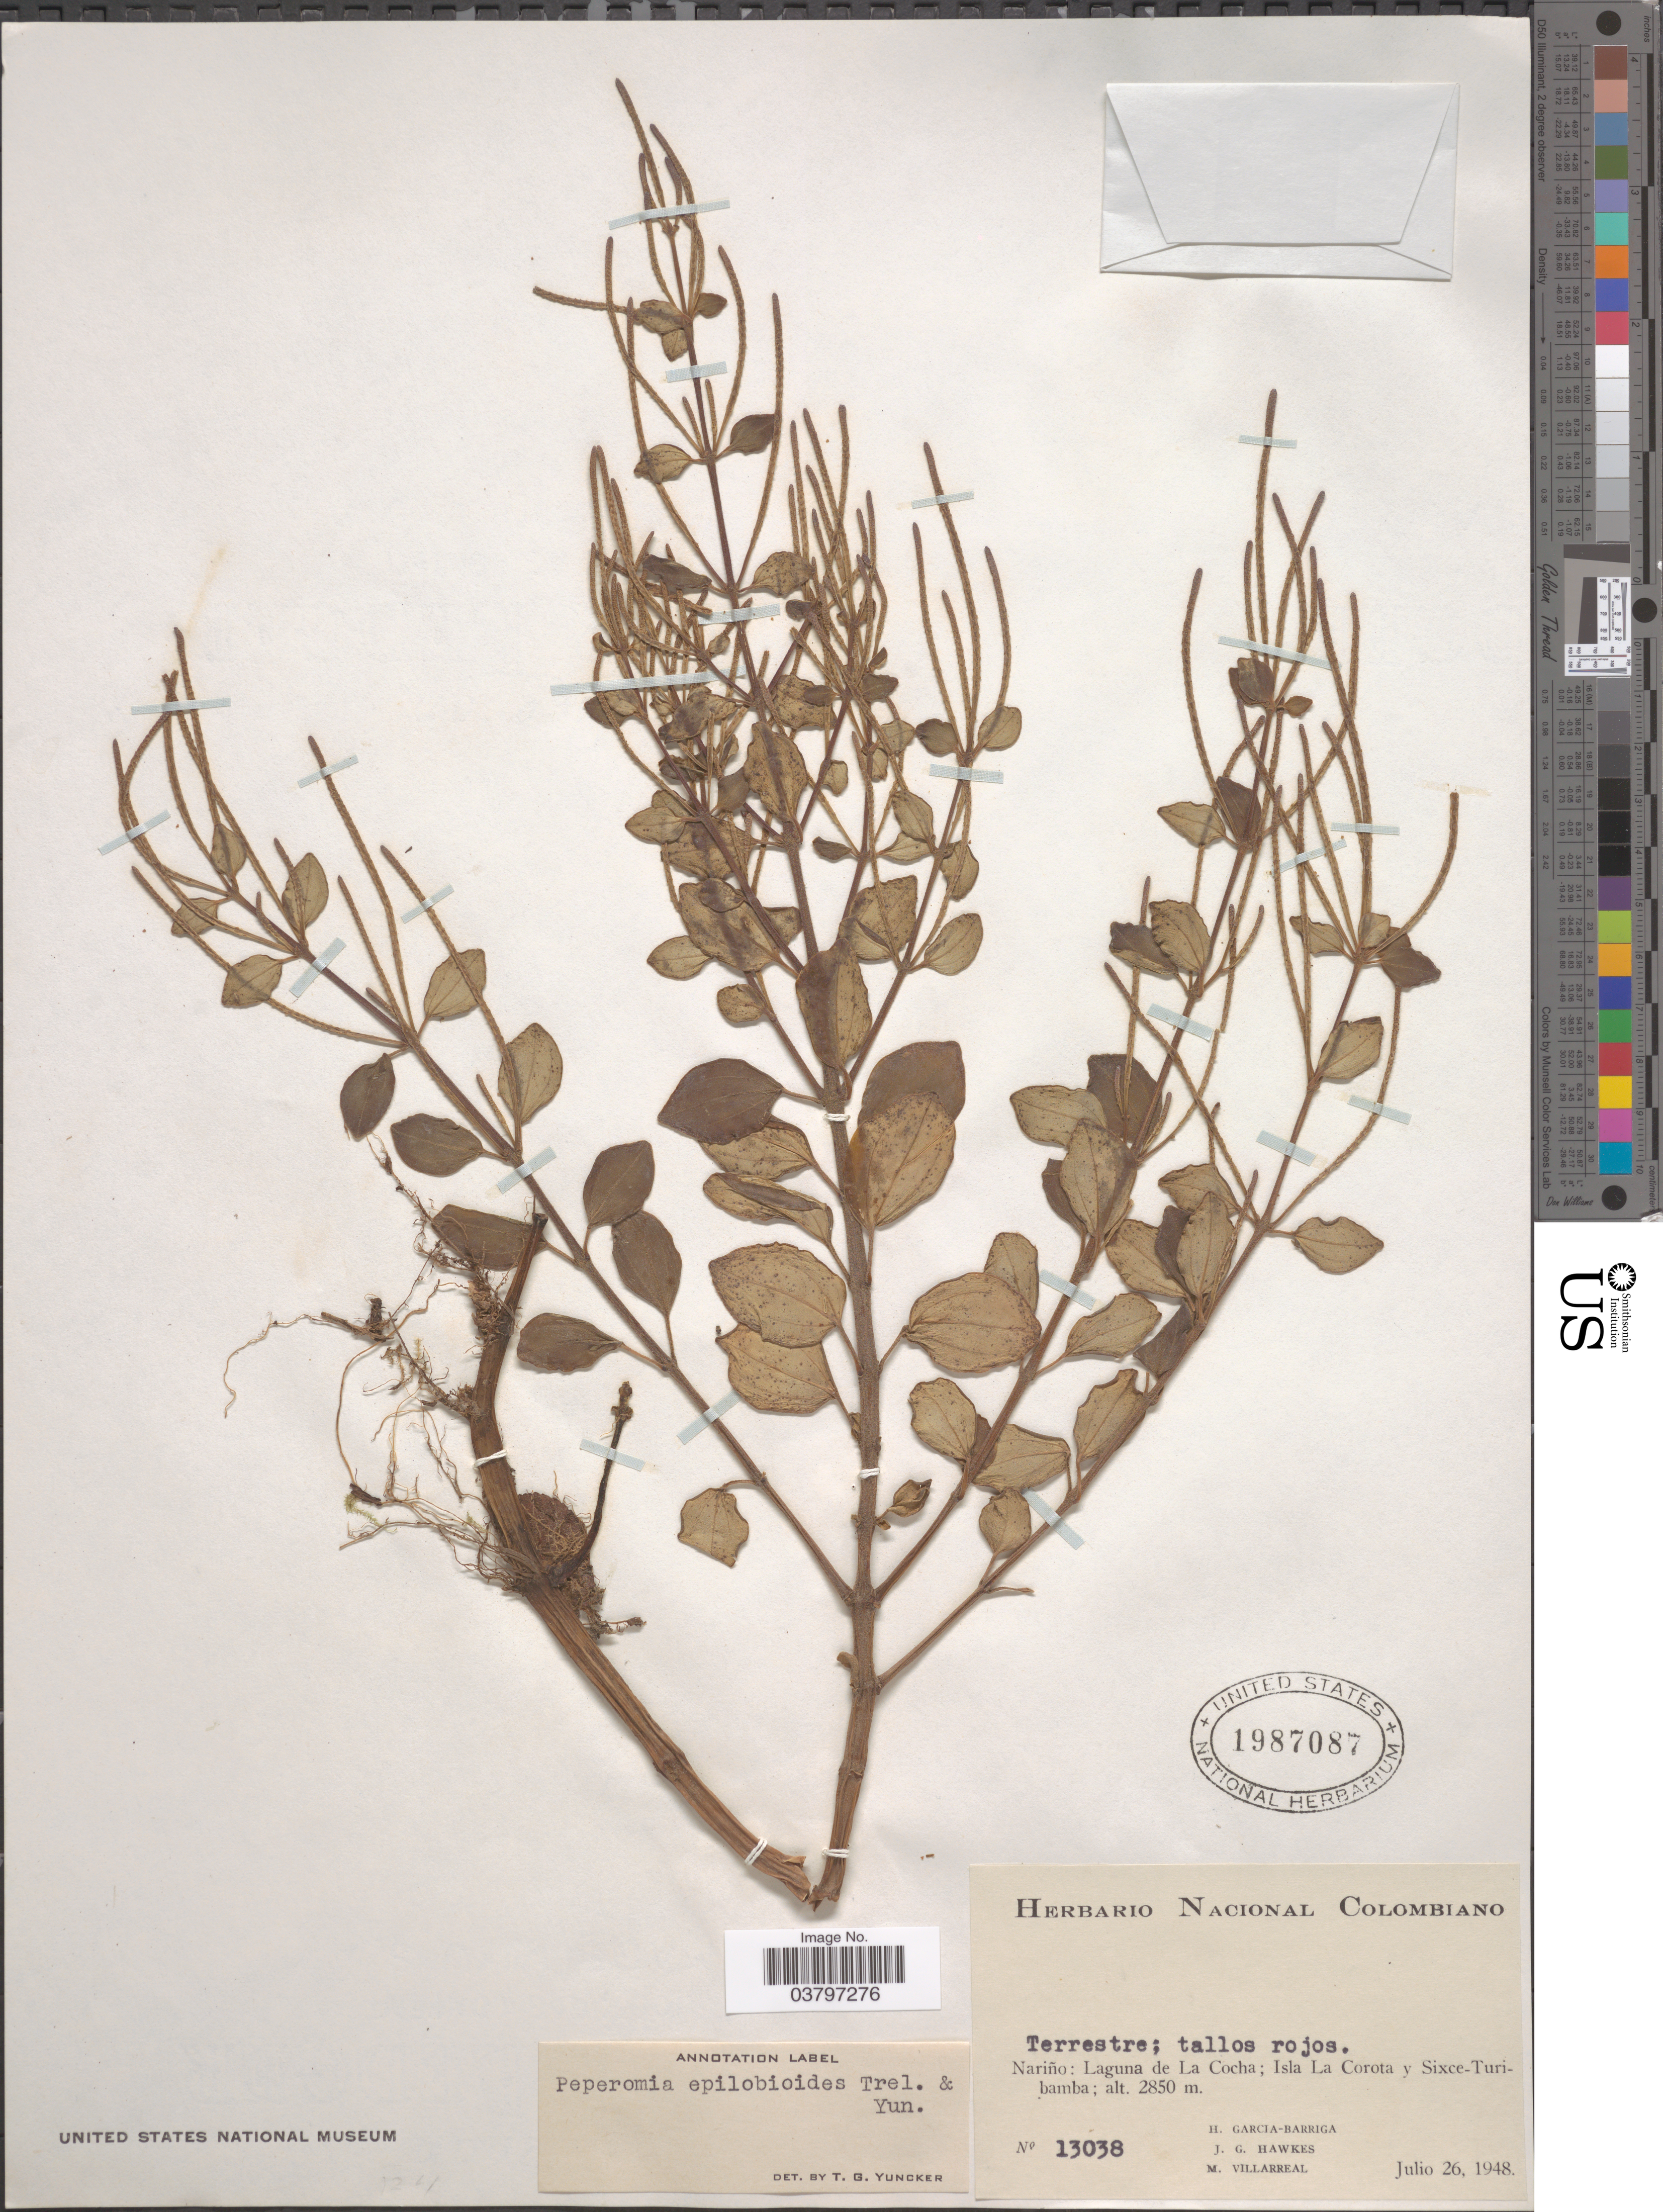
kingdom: Plantae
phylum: Tracheophyta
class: Magnoliopsida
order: Piperales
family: Piperaceae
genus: Peperomia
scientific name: Peperomia epilobioides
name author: Trel. & Yunck.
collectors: H. García Barriga, J. Hawkes & M. Villareal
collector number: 13038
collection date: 1948-07-26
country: Colombia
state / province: Nariño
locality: Laguna de La cocha; Isla La Corota y Sixce-Turibamba.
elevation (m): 2850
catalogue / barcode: US 1987087